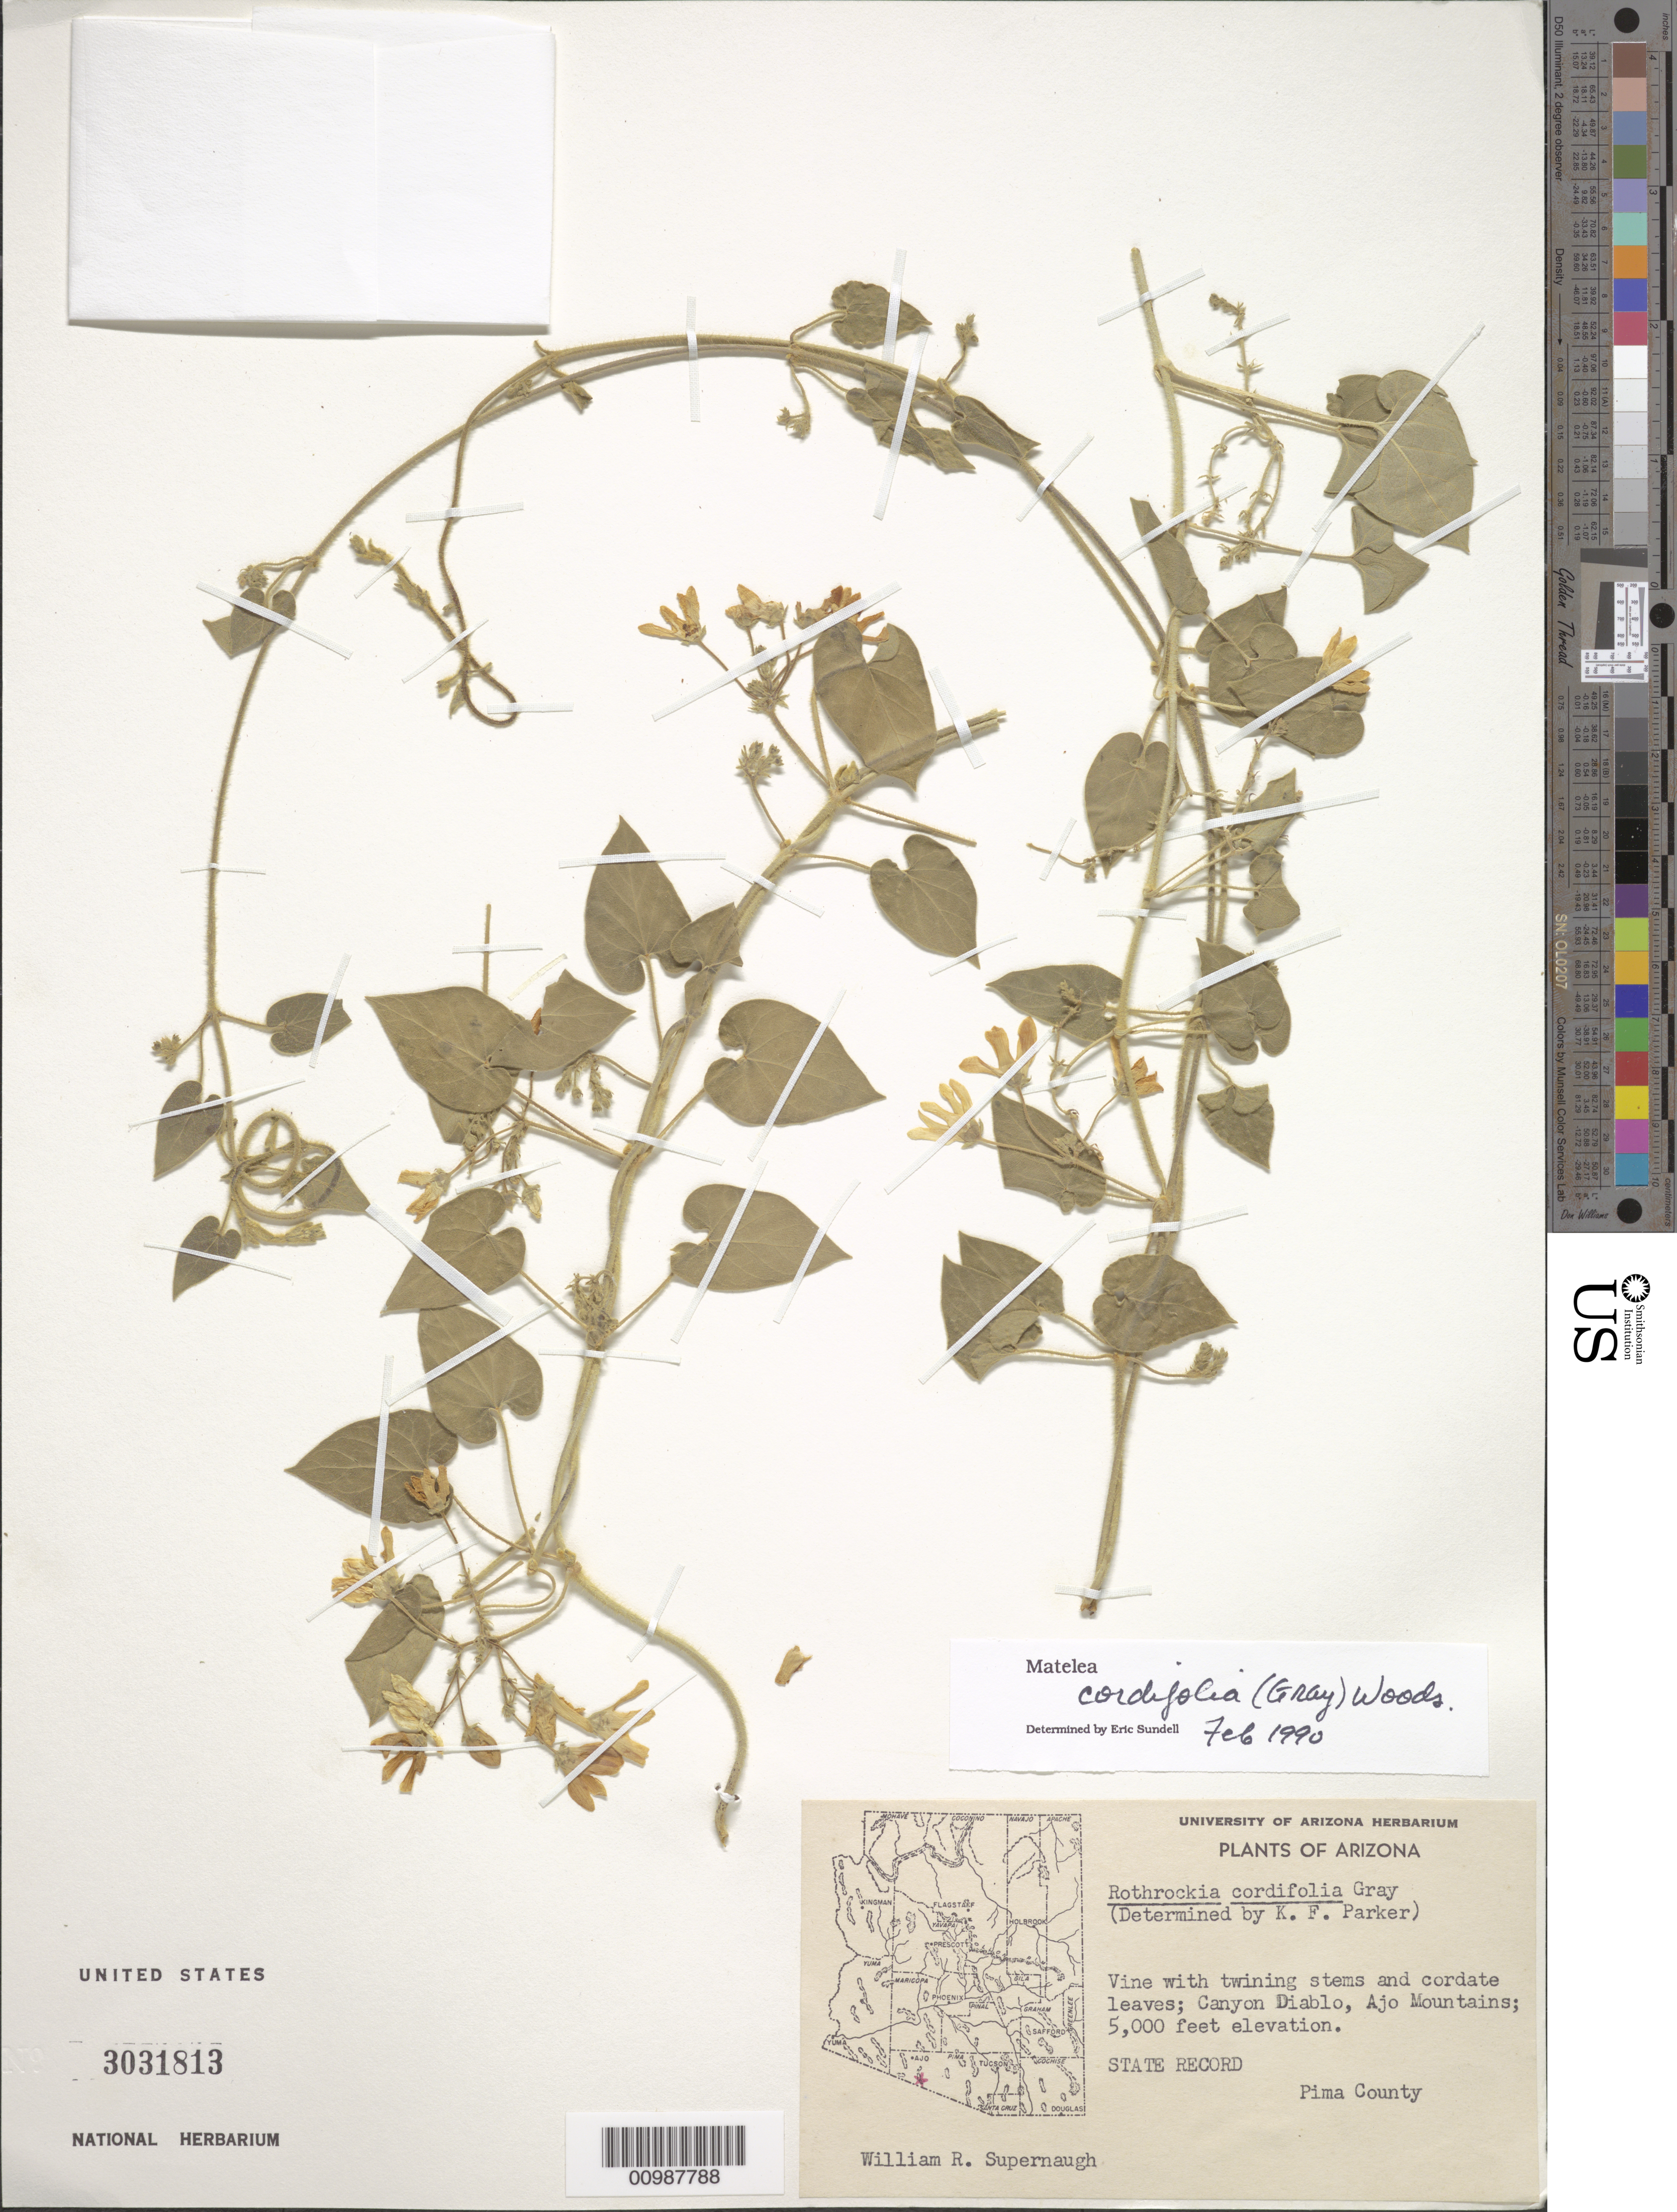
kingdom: Plantae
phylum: Tracheophyta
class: Magnoliopsida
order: Gentianales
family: Apocynaceae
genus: Matelea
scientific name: Matelea cordifolia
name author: (A. Gray) Woodson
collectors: W. Supernaugh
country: United States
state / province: Arizona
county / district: Pima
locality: Canyon Diablo, Ajo Mountains.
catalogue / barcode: US 3031813